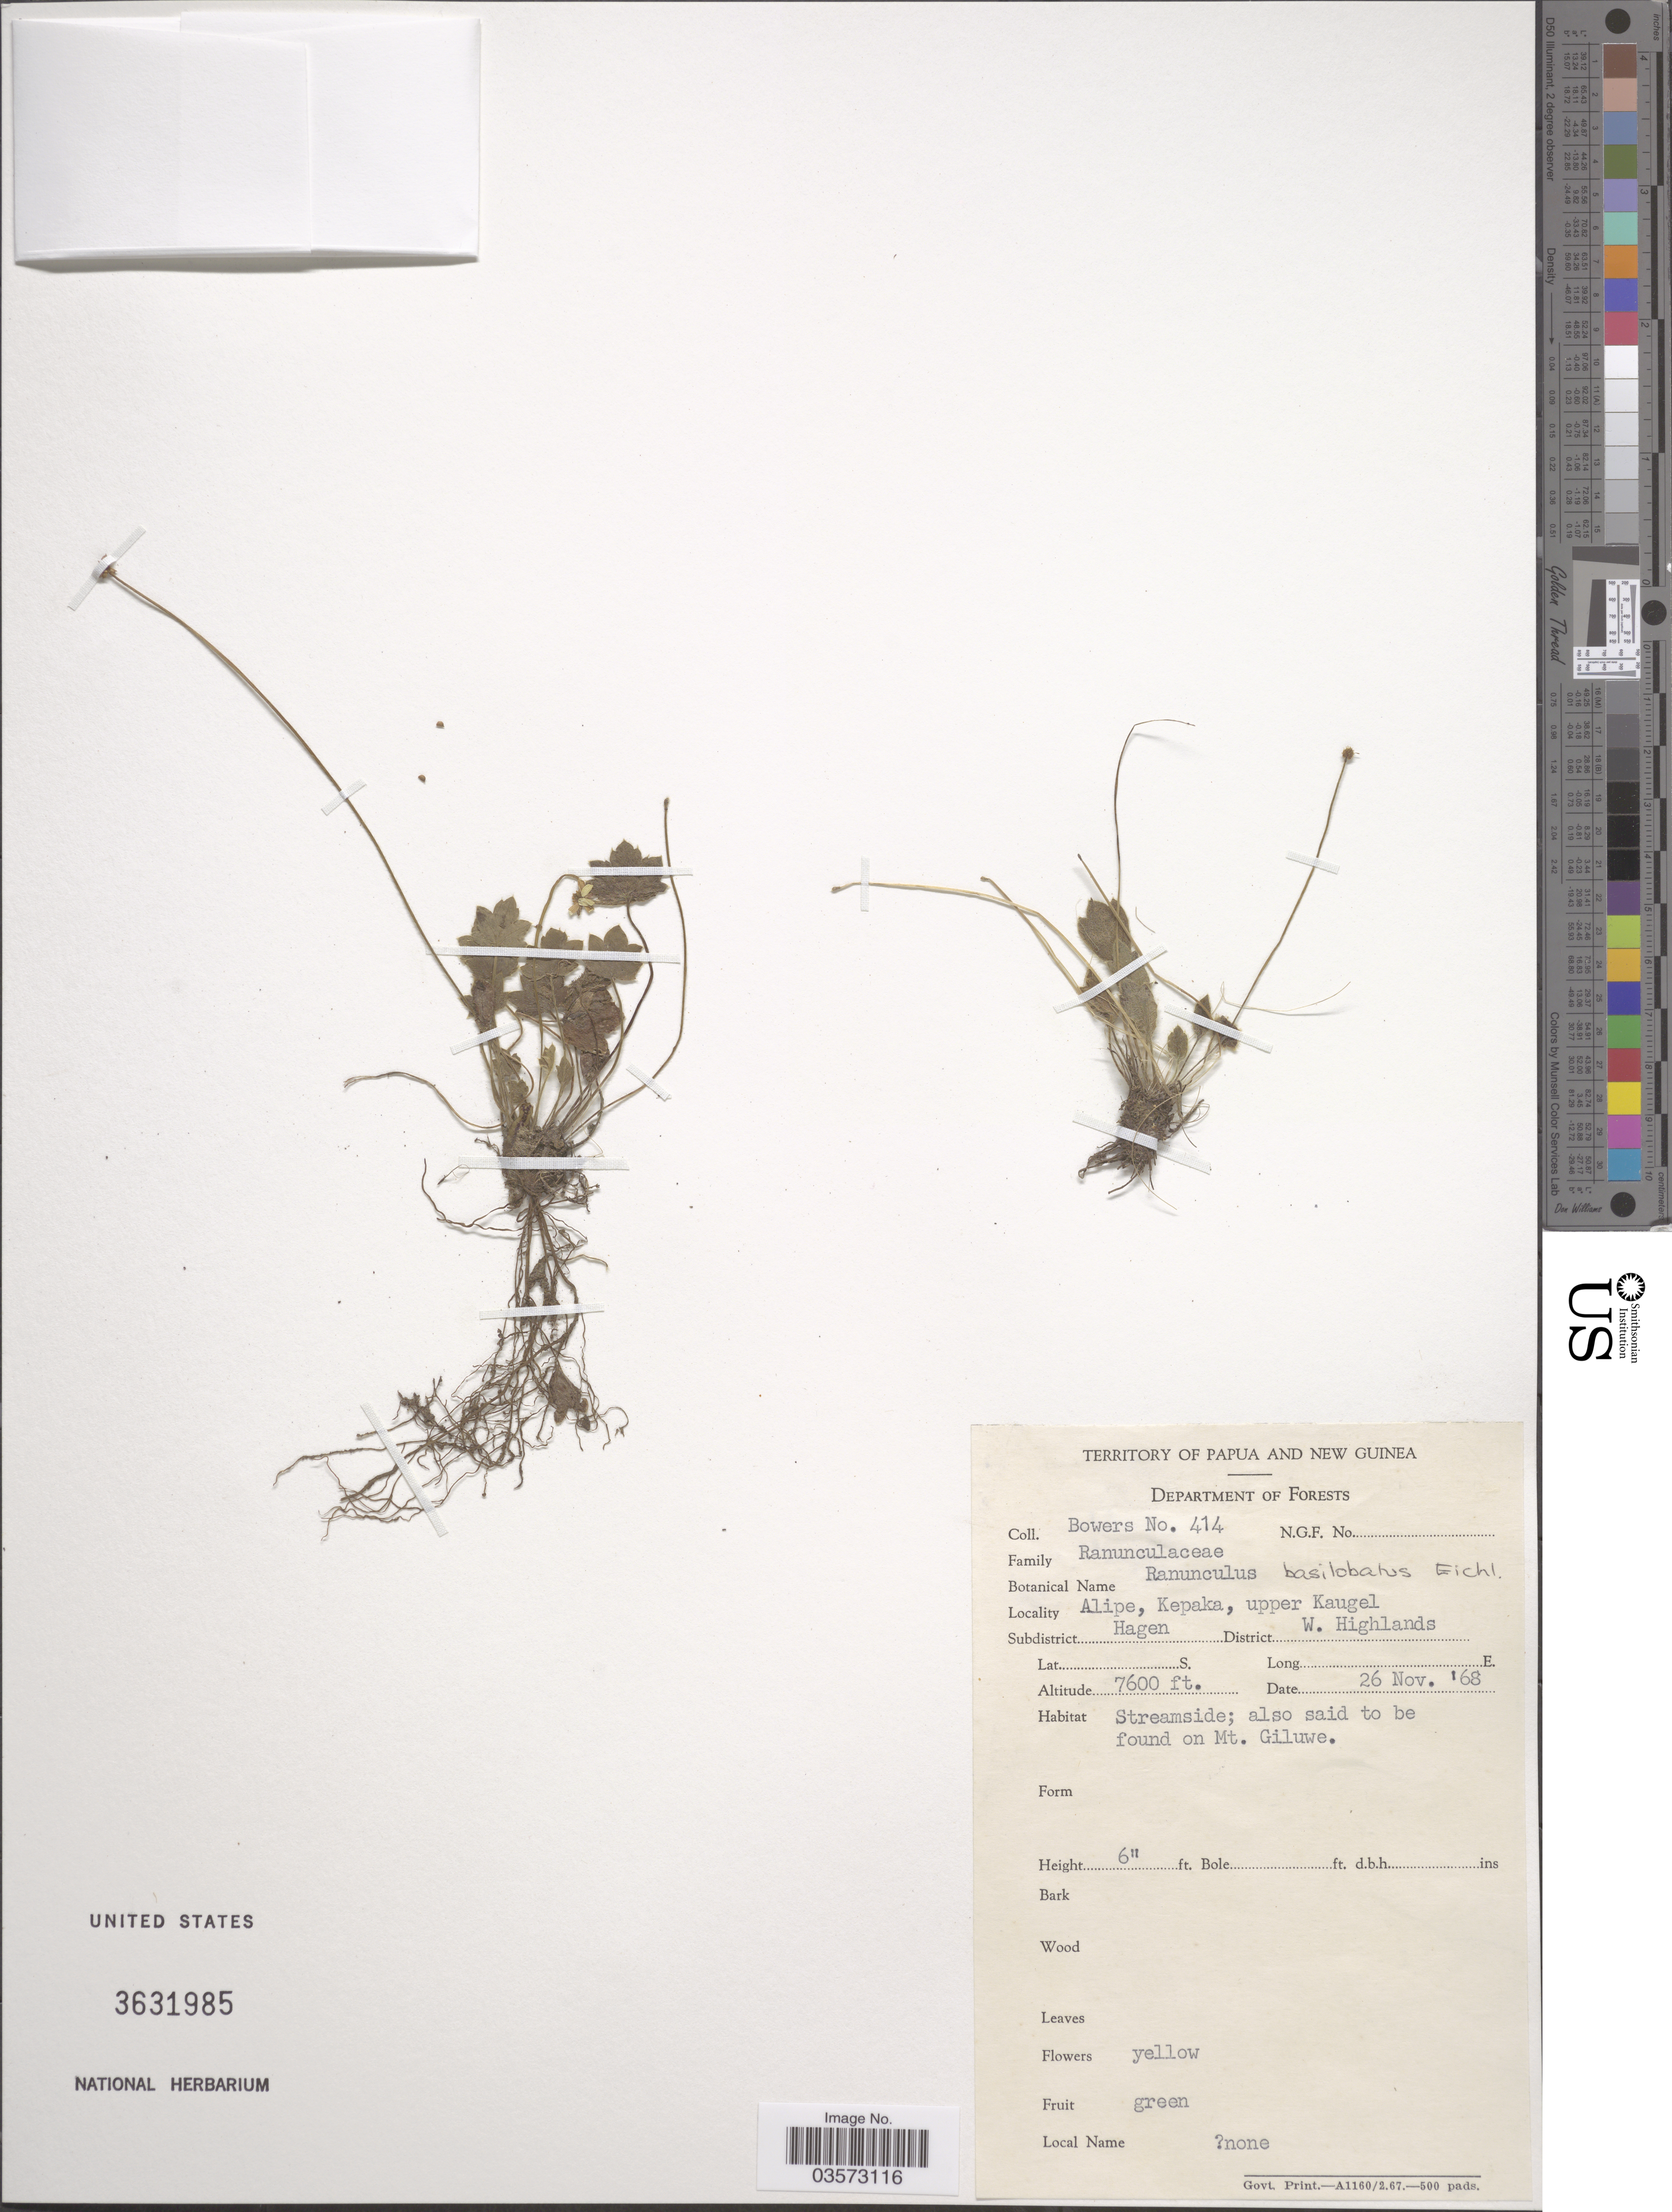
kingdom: Plantae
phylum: Tracheophyta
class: Magnoliopsida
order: Ranunculales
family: Ranunculaceae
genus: Ranunculus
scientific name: Ranunculus basilobatus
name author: H. Eichler ex P. Royen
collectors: -. Bowers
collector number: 414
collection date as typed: Transcribed d/m/y: 26/11/68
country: Papua New Guinea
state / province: Western Highlands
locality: Territory of Papua and New Guinea. Alipe, Kepaka, upper Kaugel. Subdistrict Hagen. District W. Highlands. Also said to be found on Mt. Giluwe.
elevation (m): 2316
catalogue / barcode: US 3631985